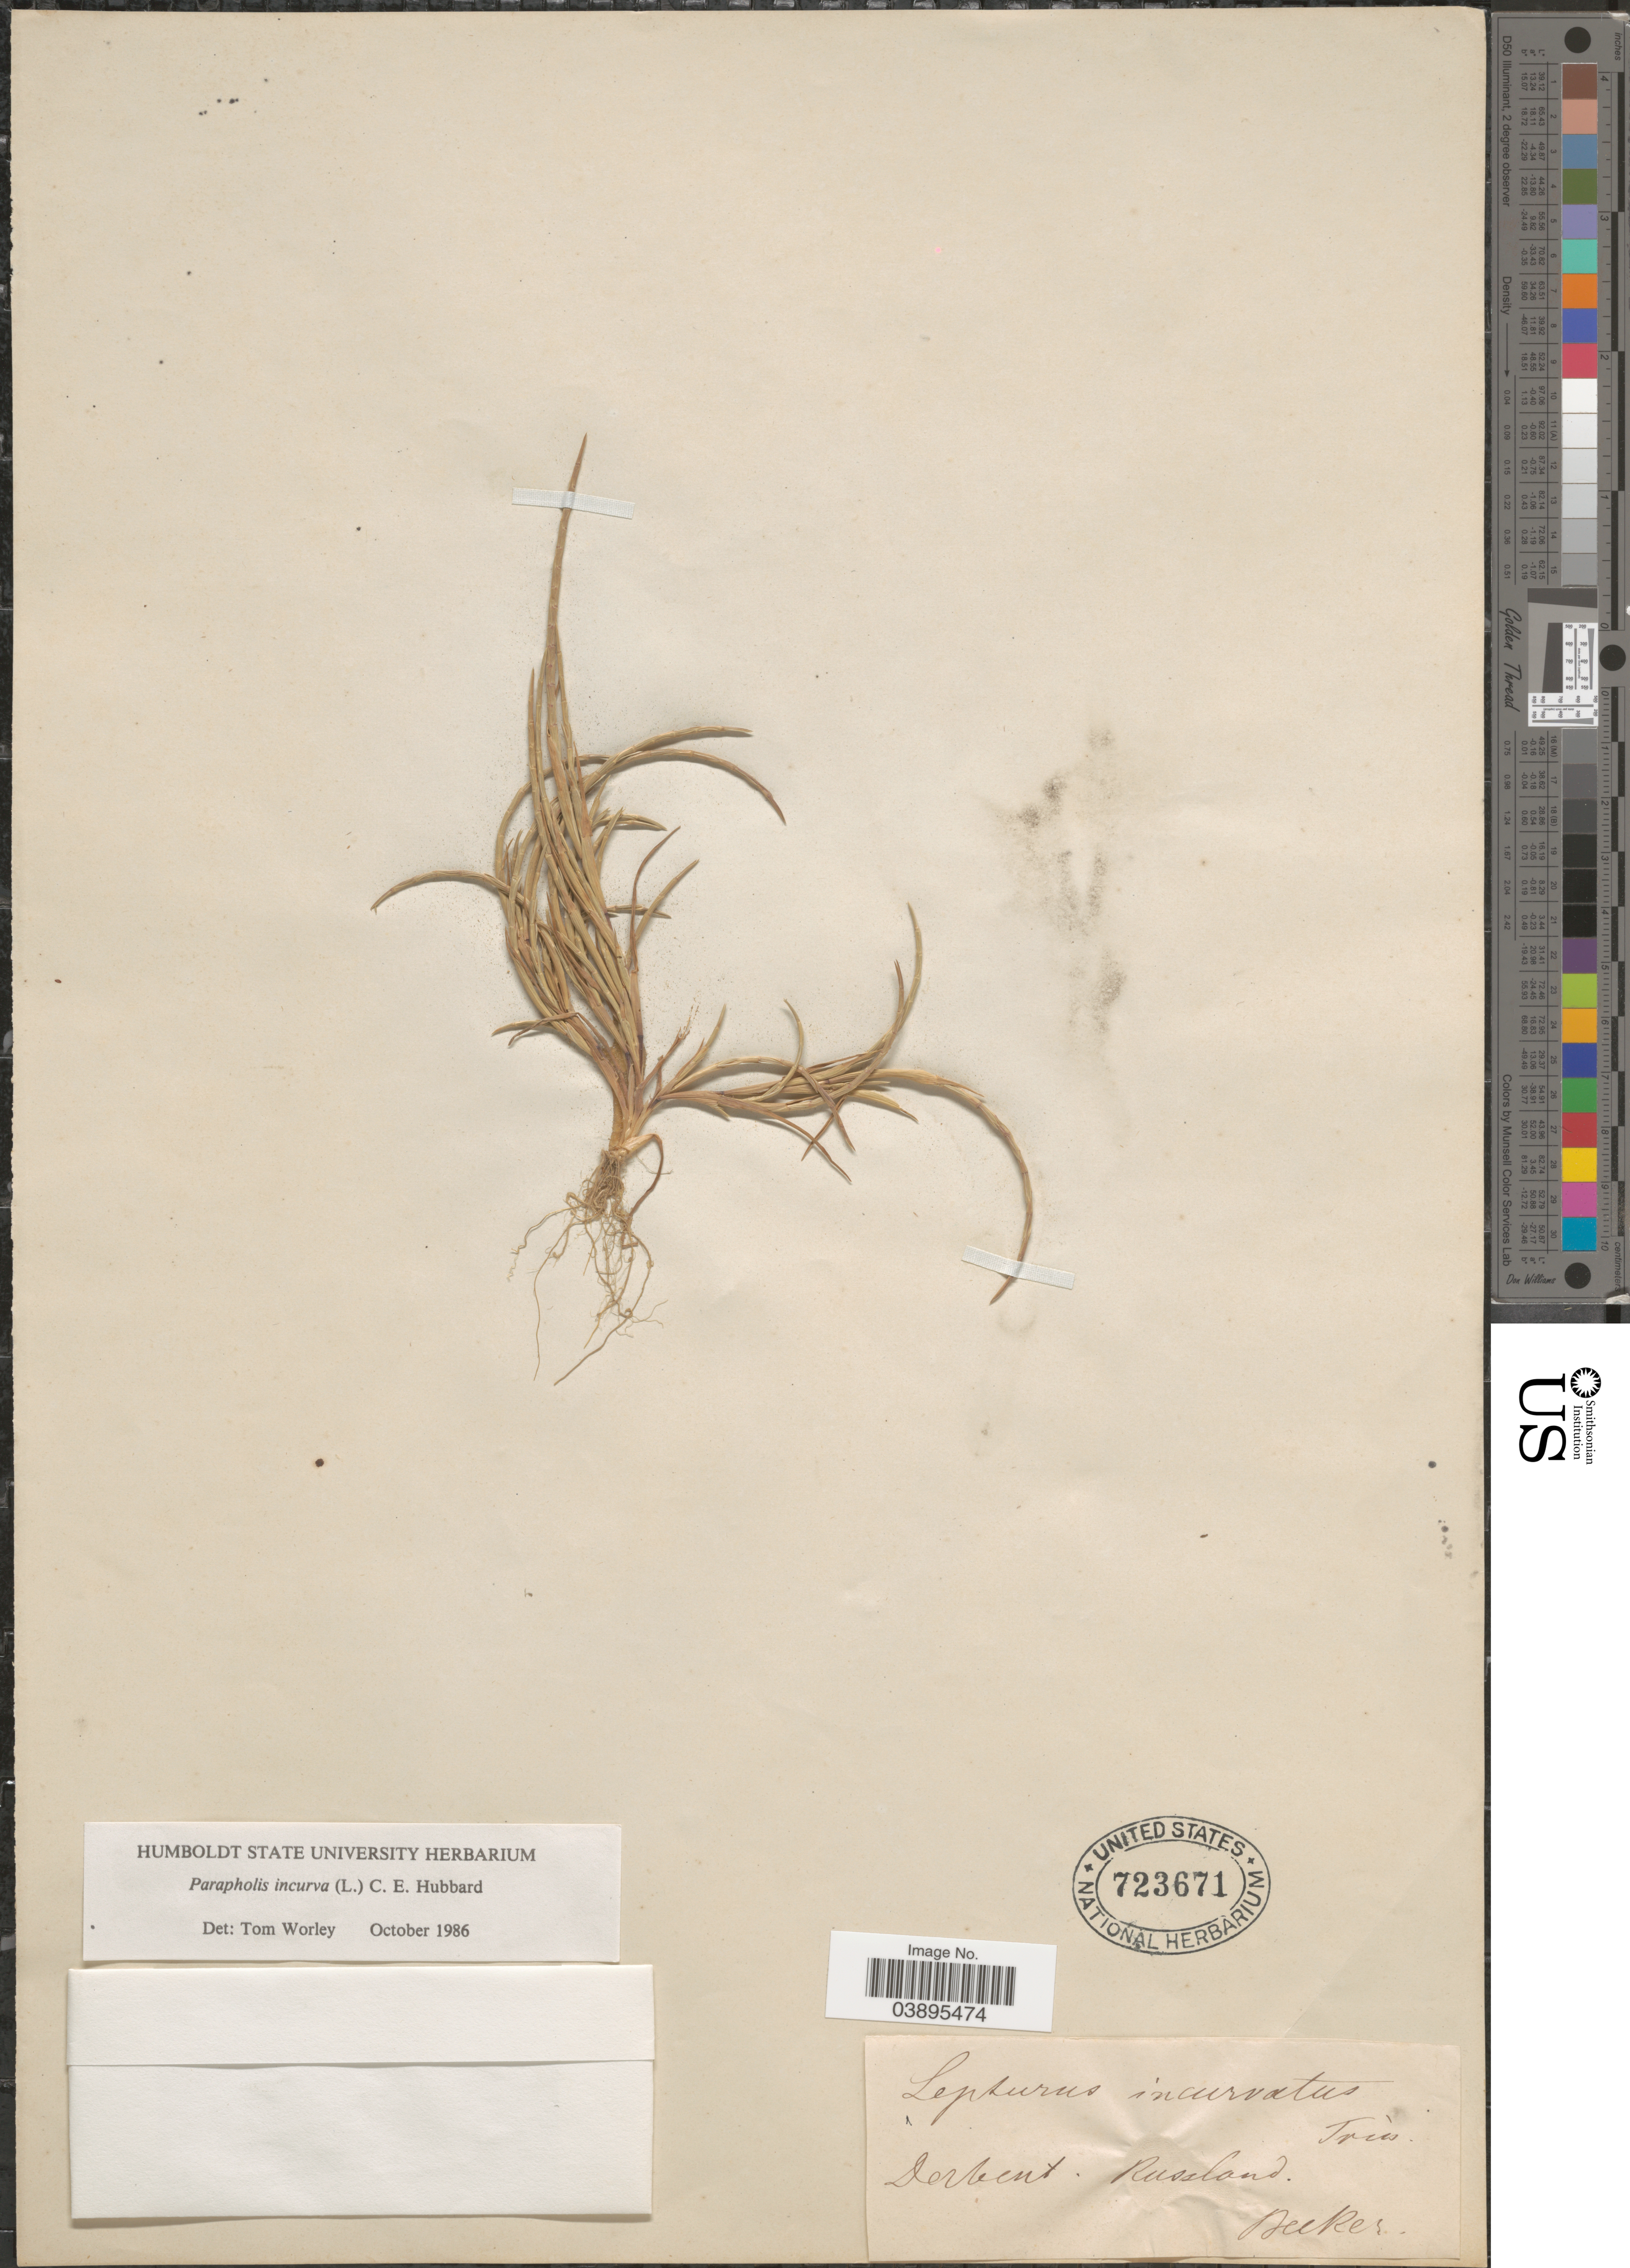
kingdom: Plantae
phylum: Tracheophyta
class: Liliopsida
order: Poales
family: Poaceae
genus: Parapholis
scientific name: Parapholis incurva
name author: (L.) C.E. Hubb.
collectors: -. Becker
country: Russian Federation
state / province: Dagestan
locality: Derbent. Russland.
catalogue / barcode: US 723671